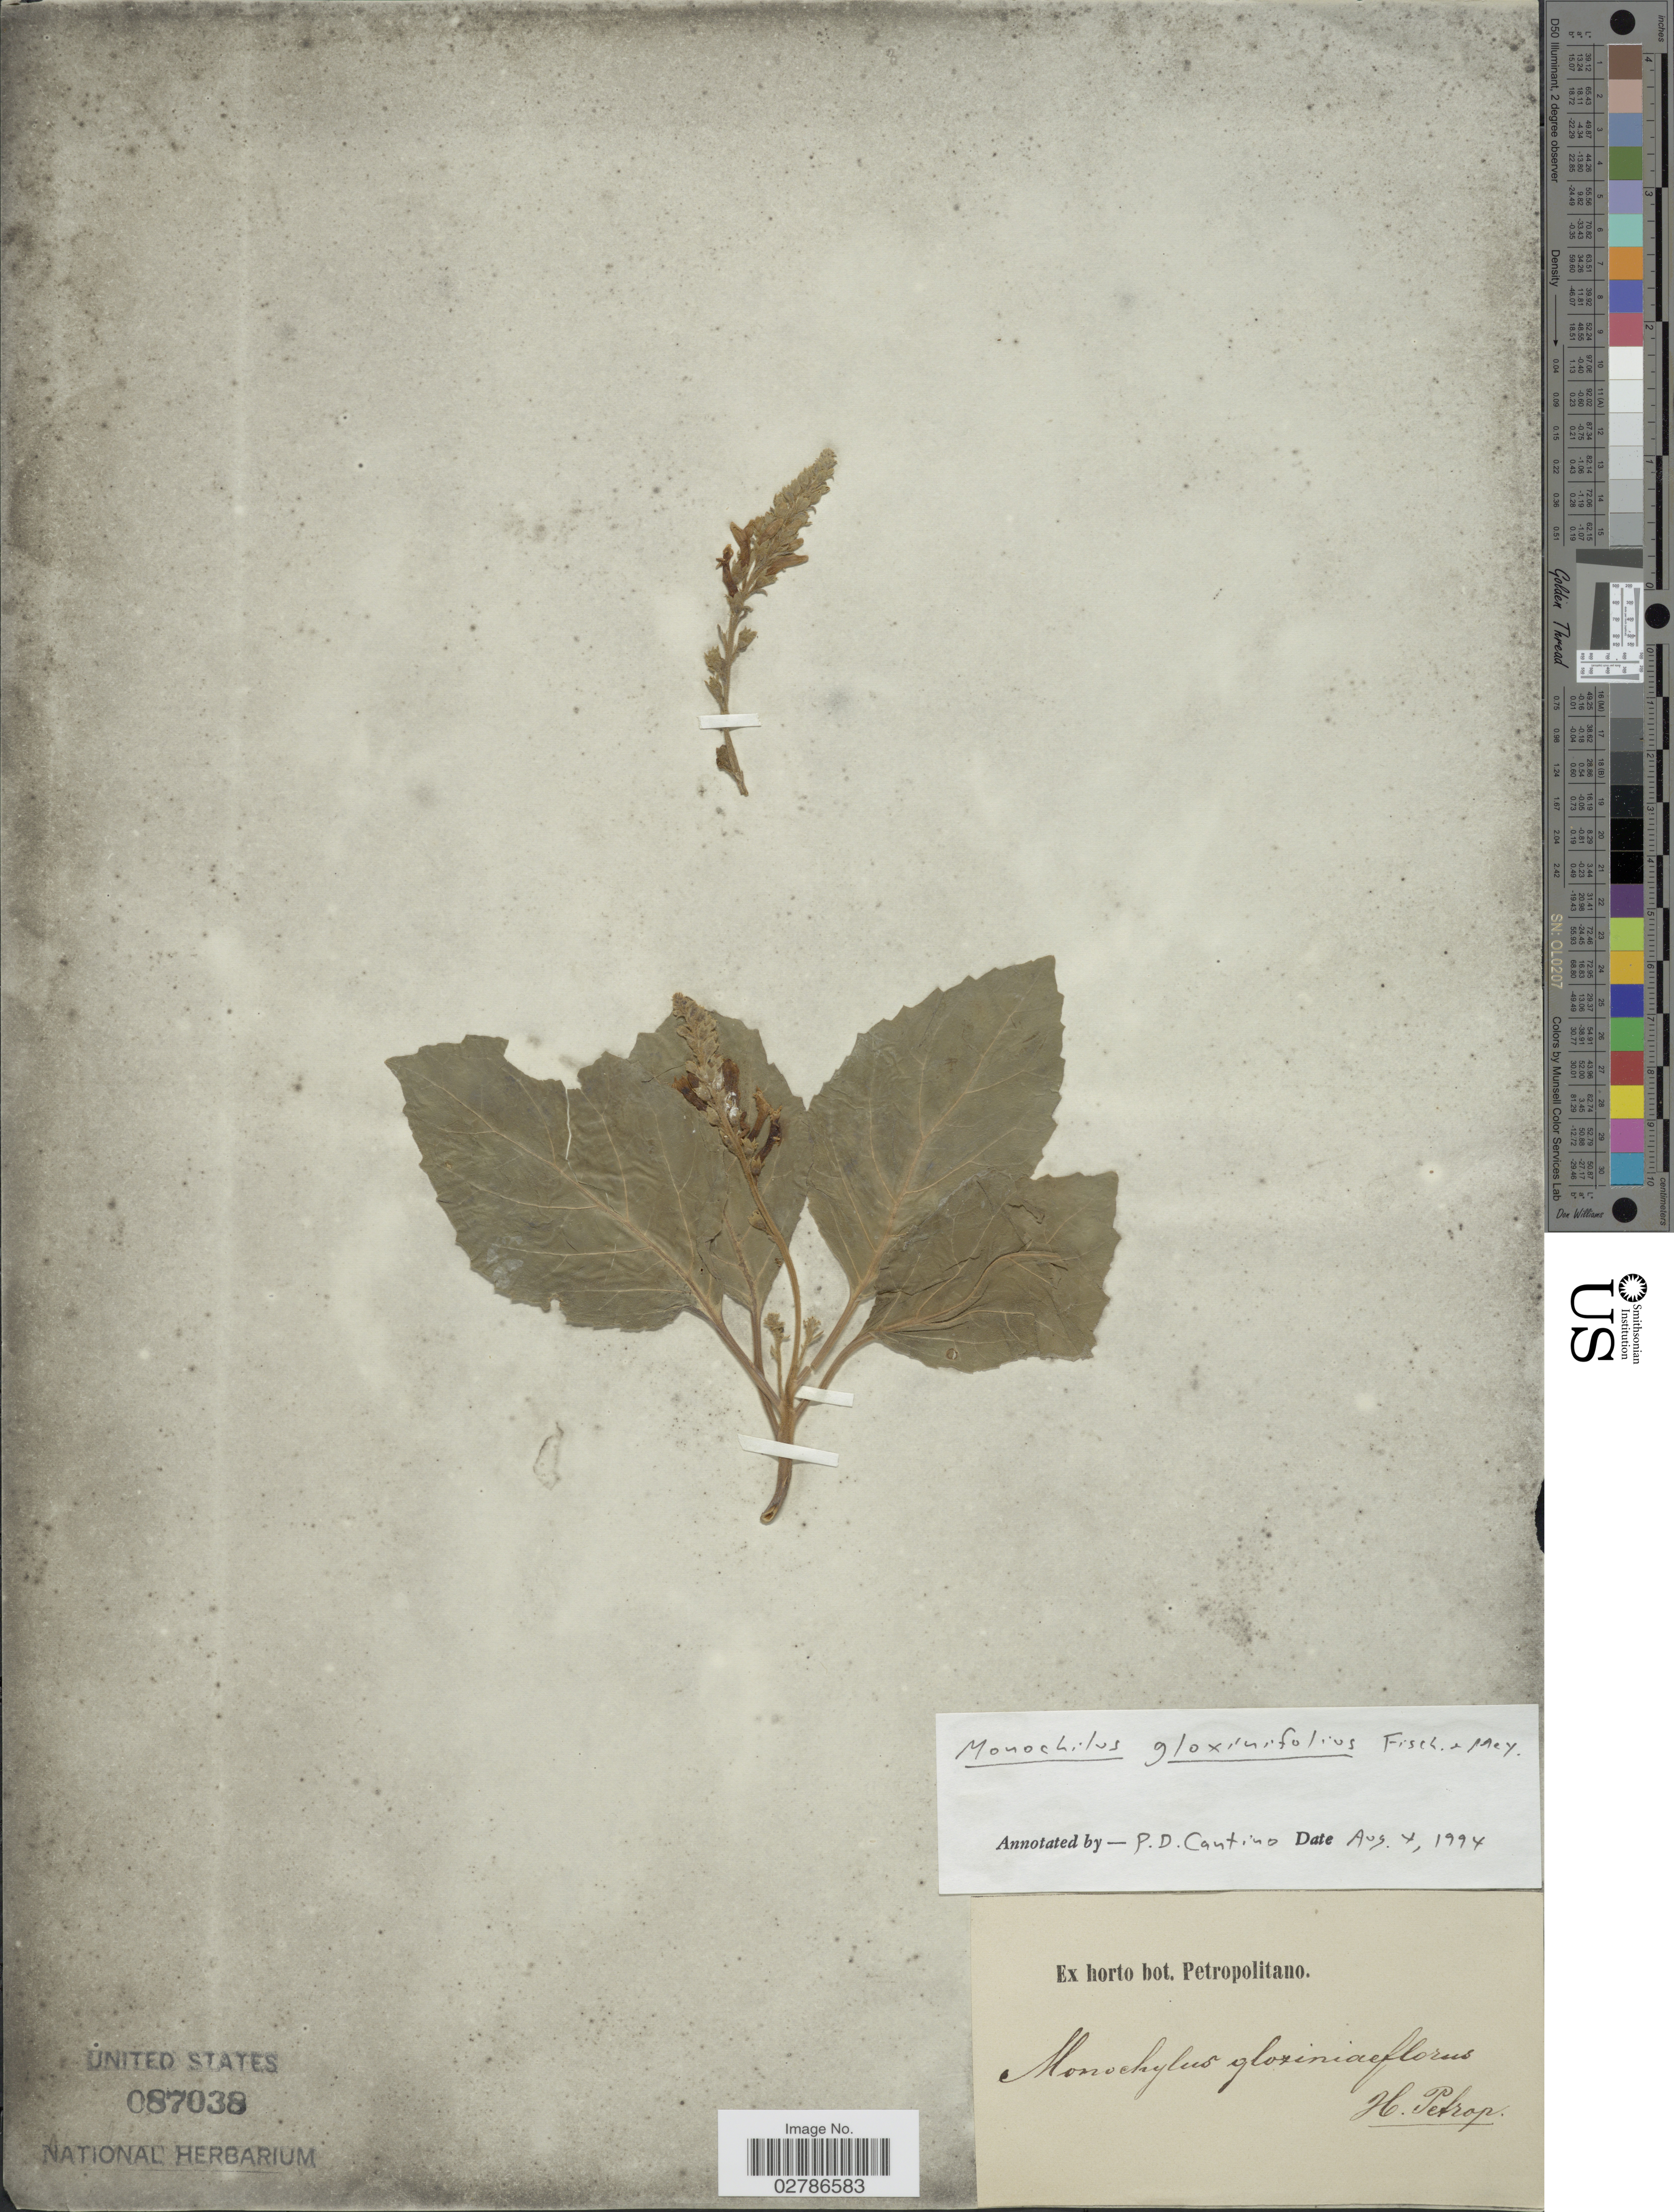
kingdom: Plantae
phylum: Tracheophyta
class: Magnoliopsida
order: Lamiales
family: Lamiaceae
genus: Monochilus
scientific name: Monochilus gloxinifolius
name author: Fisch. & C.A. Mey.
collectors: ex Horto Bot. Petropolitano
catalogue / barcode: US 87038